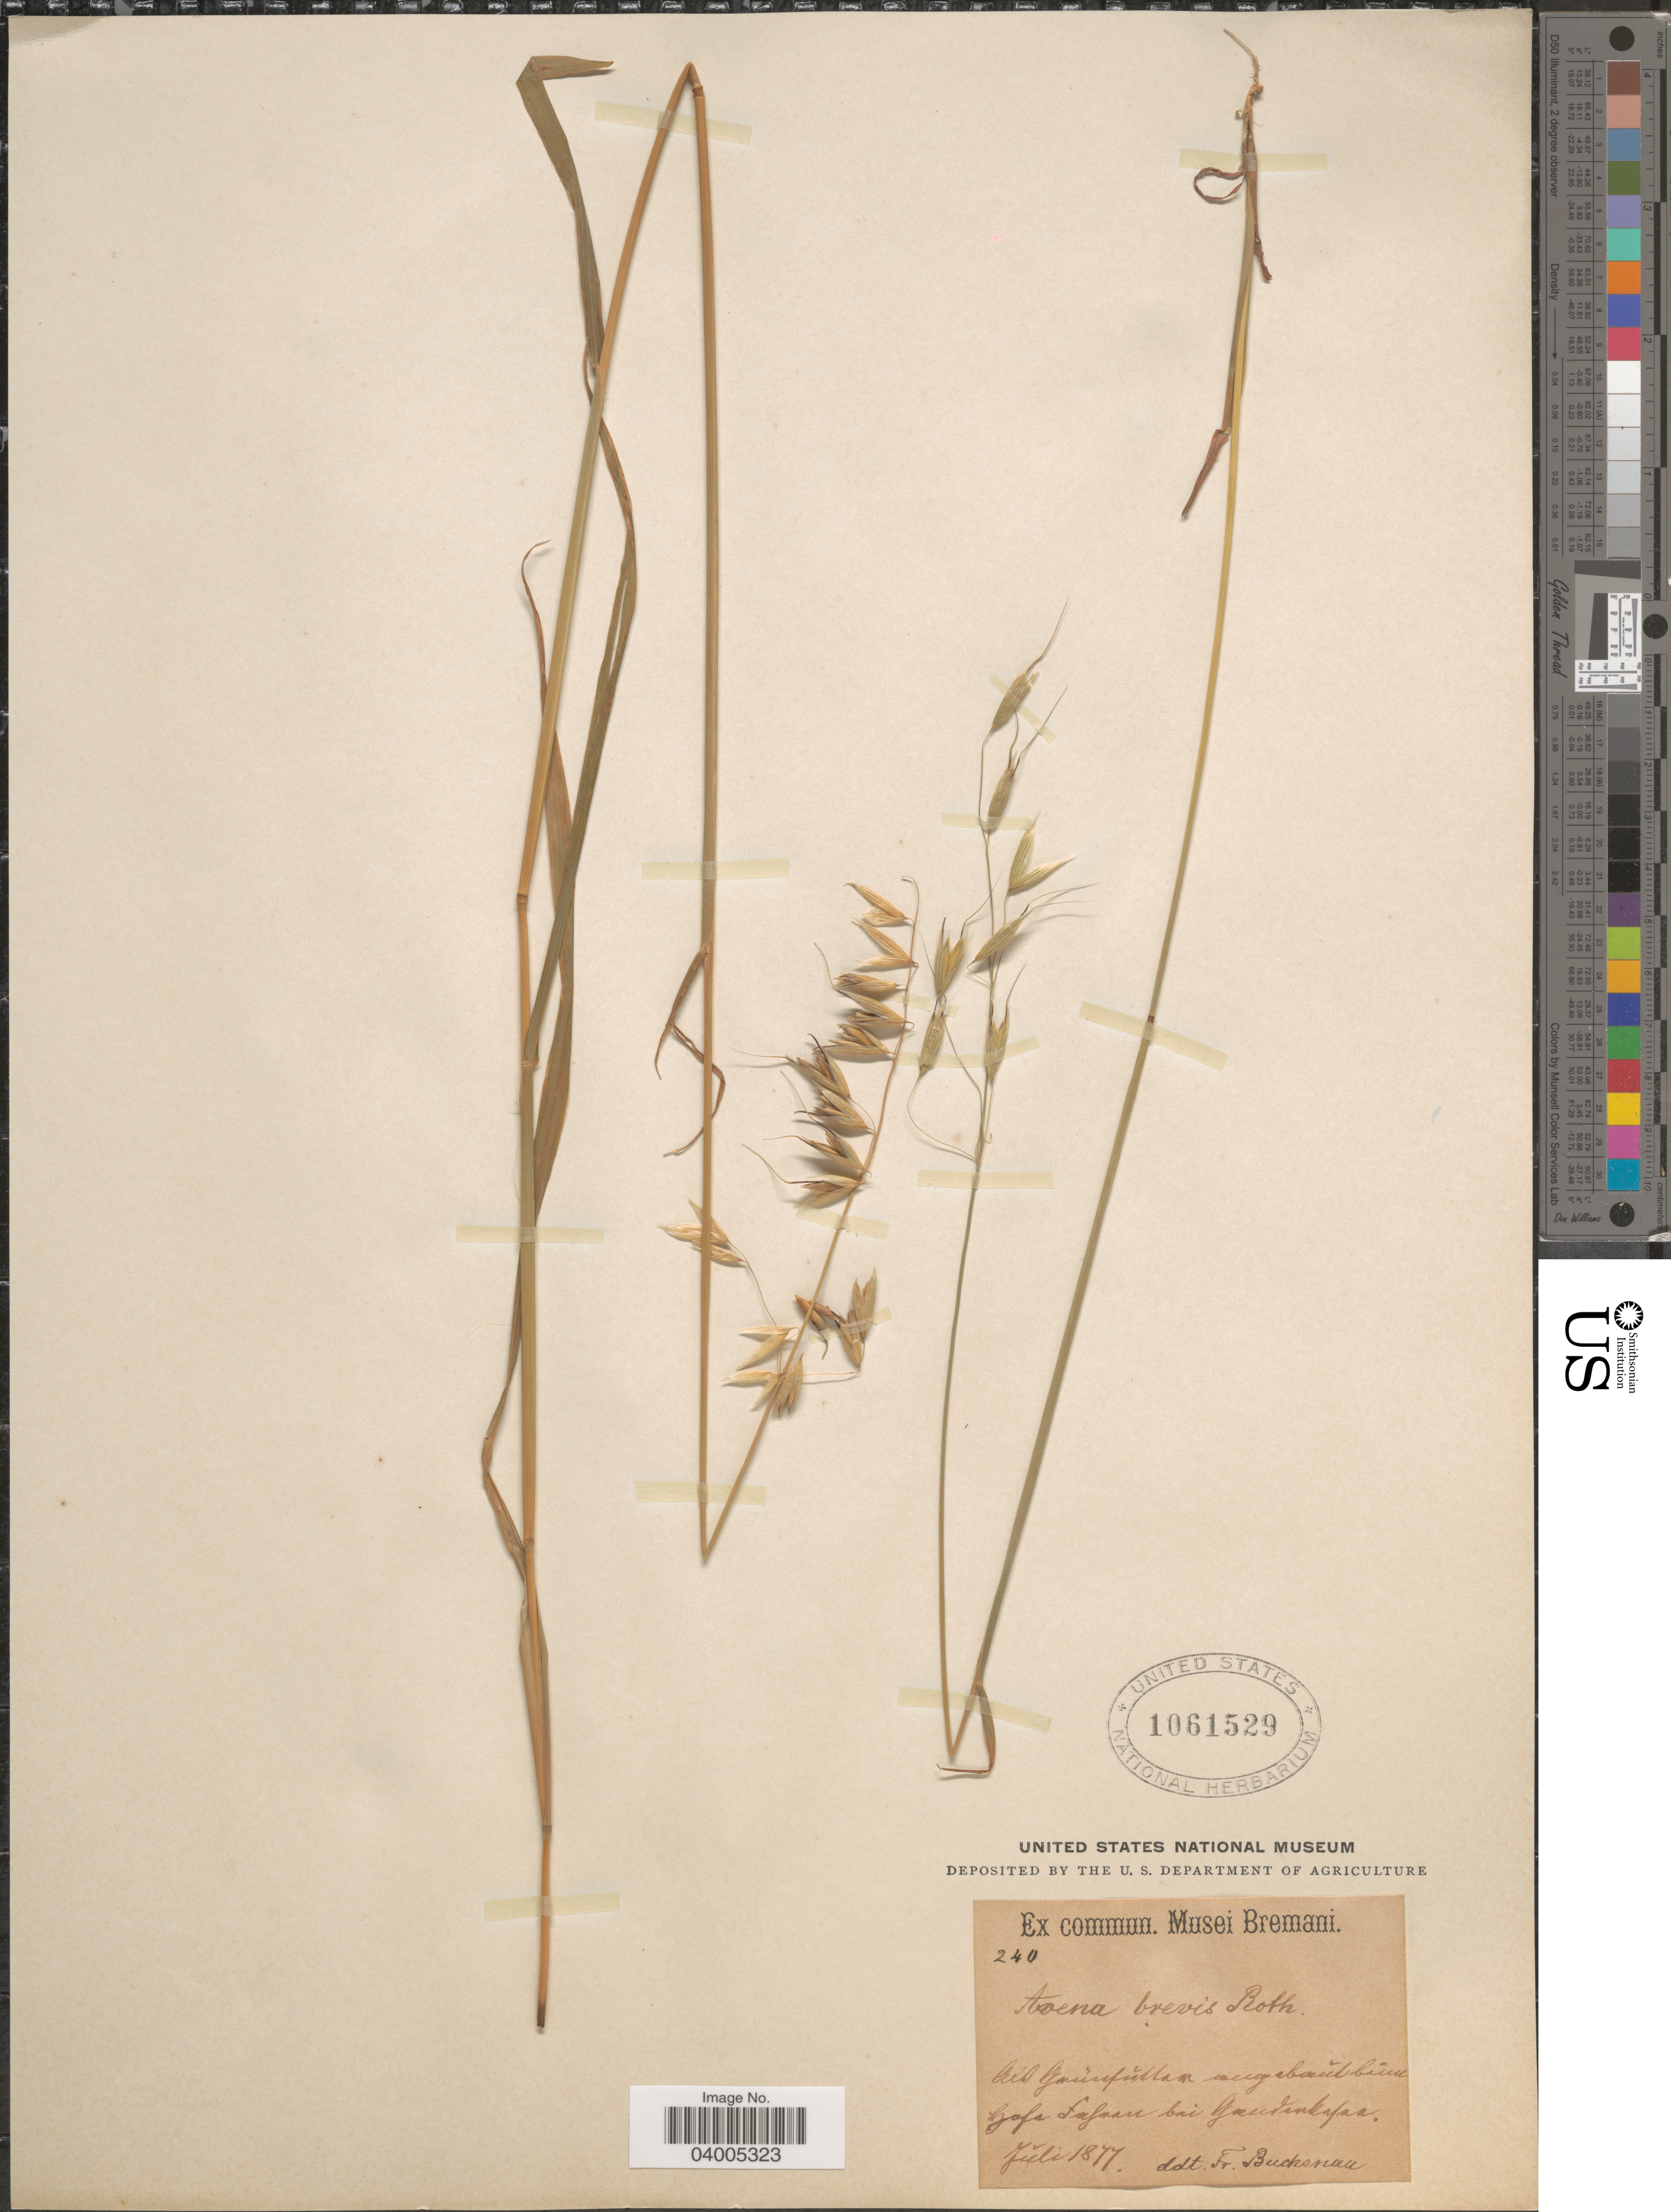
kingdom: Plantae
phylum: Tracheophyta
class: Liliopsida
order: Poales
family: Poaceae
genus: Avena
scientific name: Avena brevis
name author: Bréb.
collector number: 240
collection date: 1877-07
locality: Auf Grünfullan ungebaut baim Gofs Safnan bai Grudenkafas. [interpreted]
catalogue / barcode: US 1061529